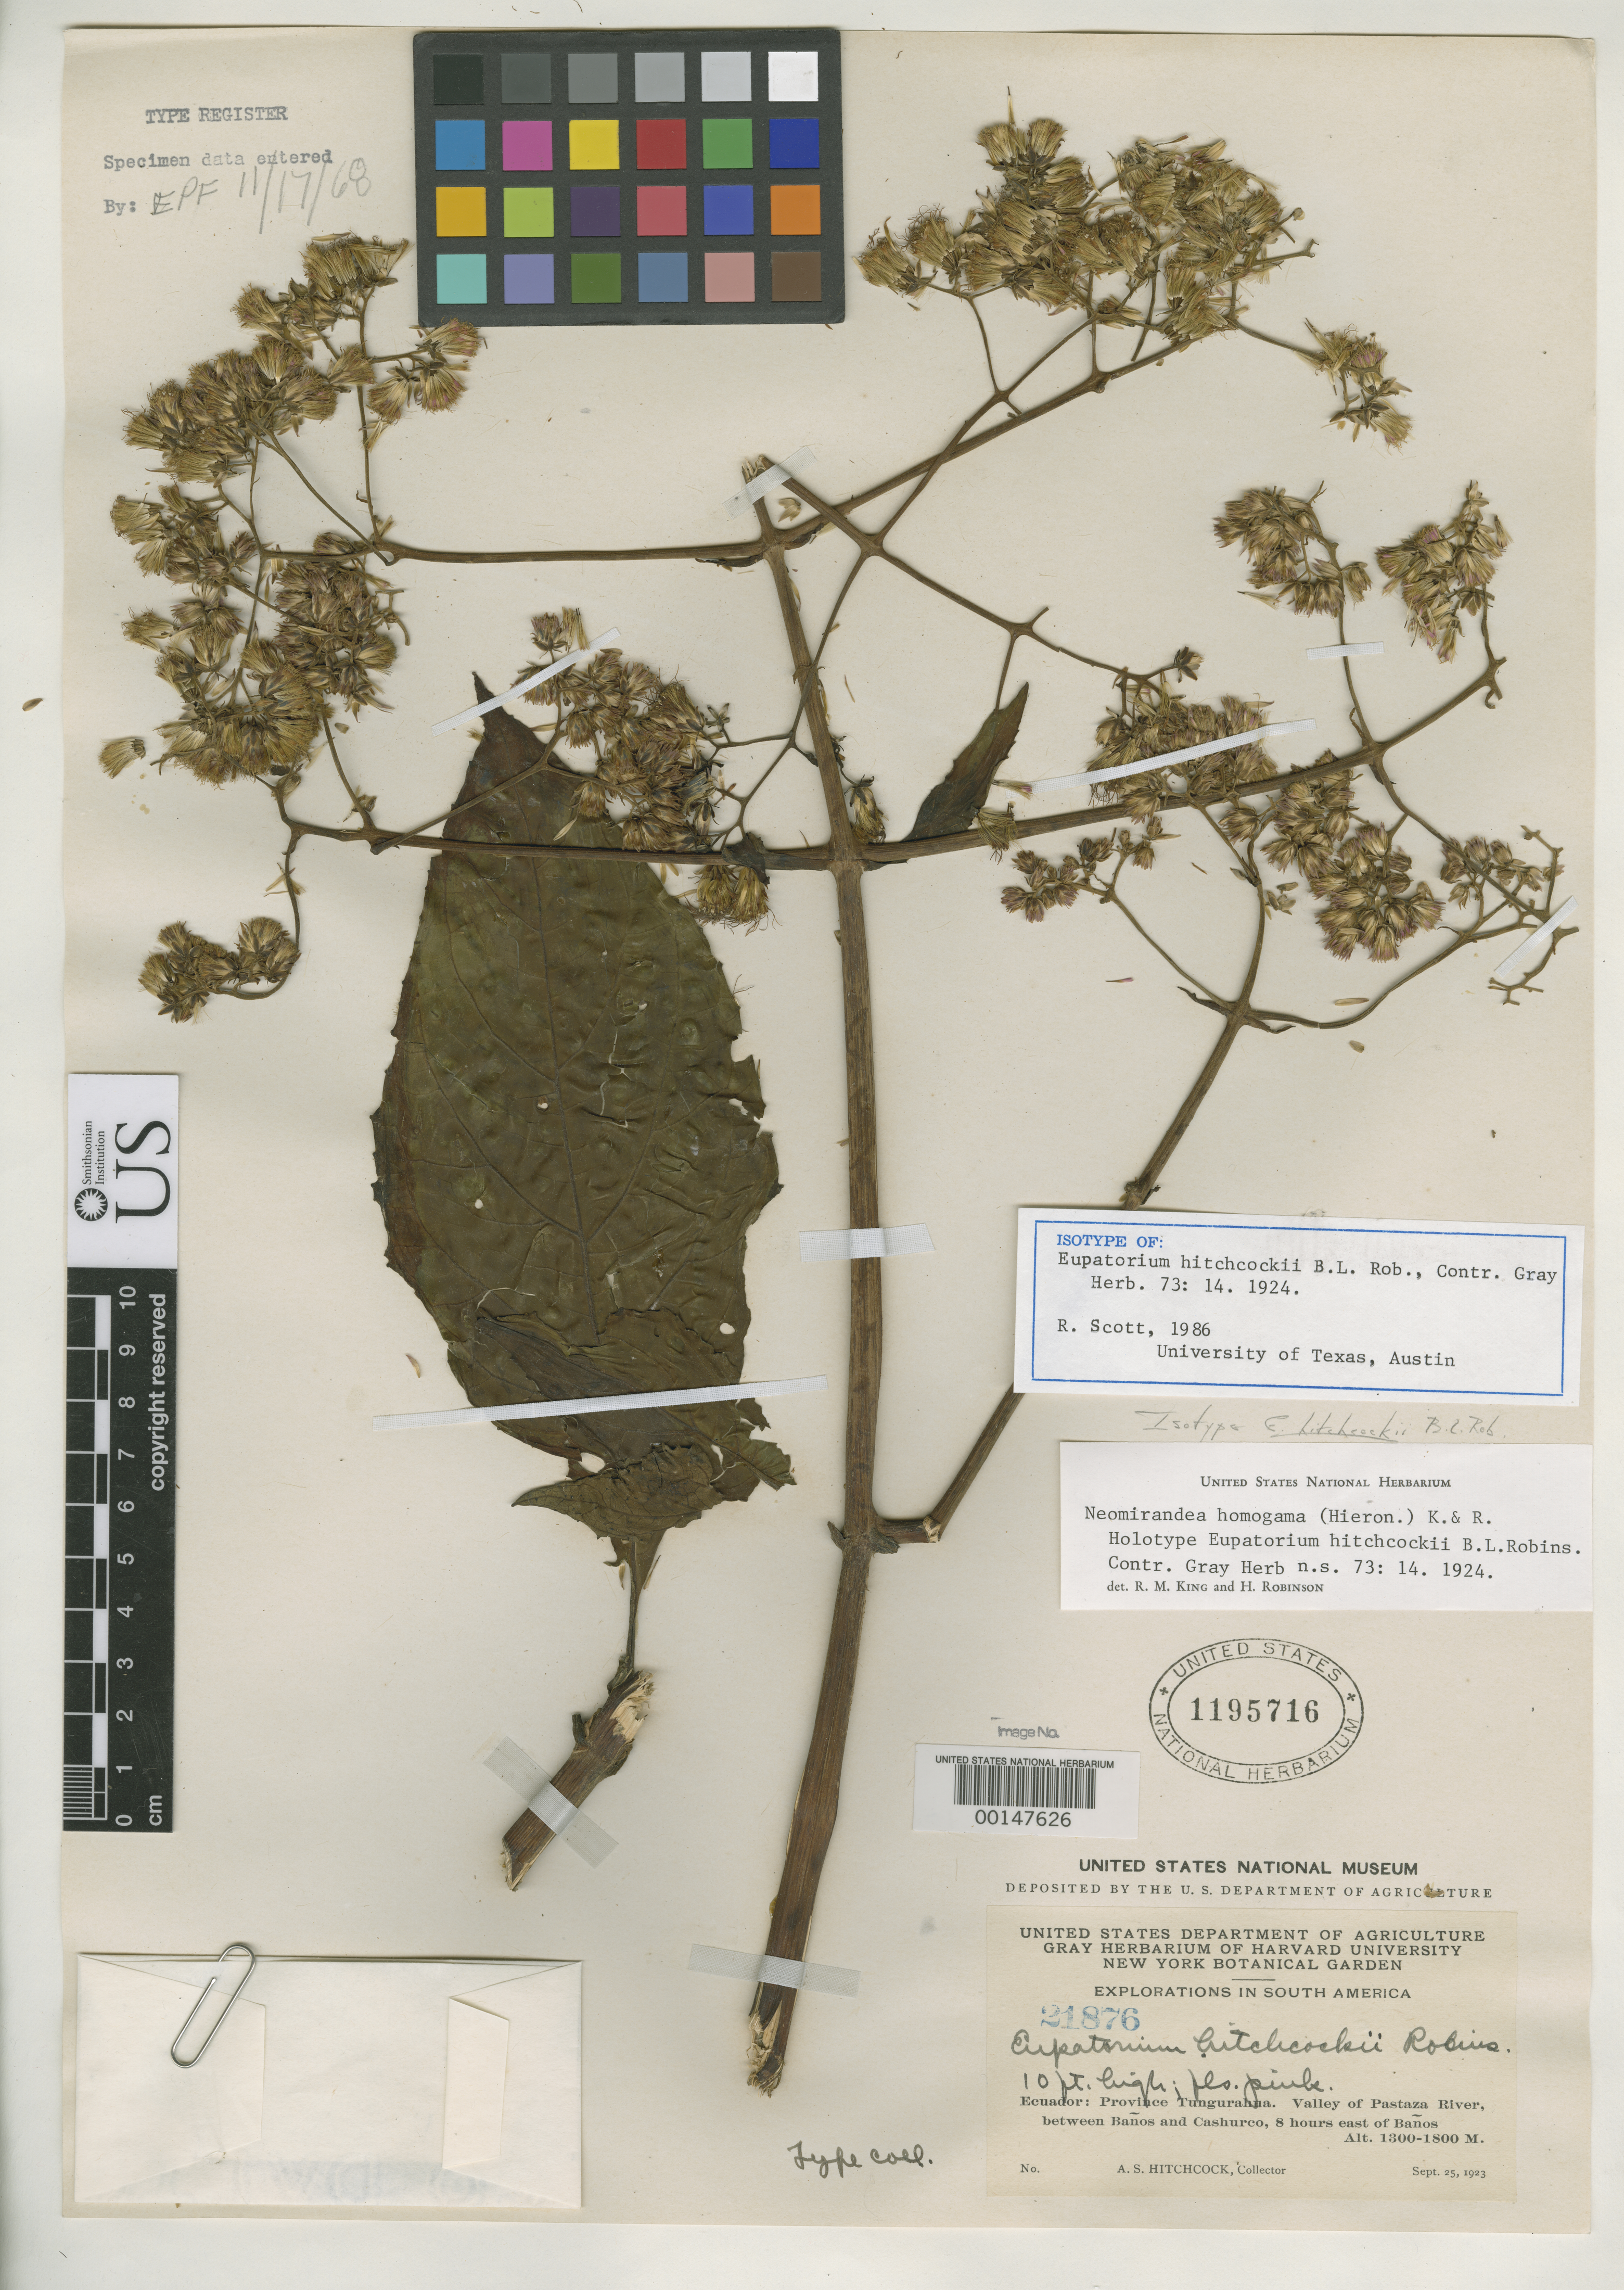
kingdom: Plantae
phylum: Tracheophyta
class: Magnoliopsida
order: Asterales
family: Asteraceae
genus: Eupatorium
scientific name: Eupatorium hitchcockii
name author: B.L. Rob.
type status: Isotype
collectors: A. S. Hitchcock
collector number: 21876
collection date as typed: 25 Sep 1923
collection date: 1923-09-25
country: Ecuador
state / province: Tungurahua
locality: Between Cashurco and Banos.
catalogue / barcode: US 1195716